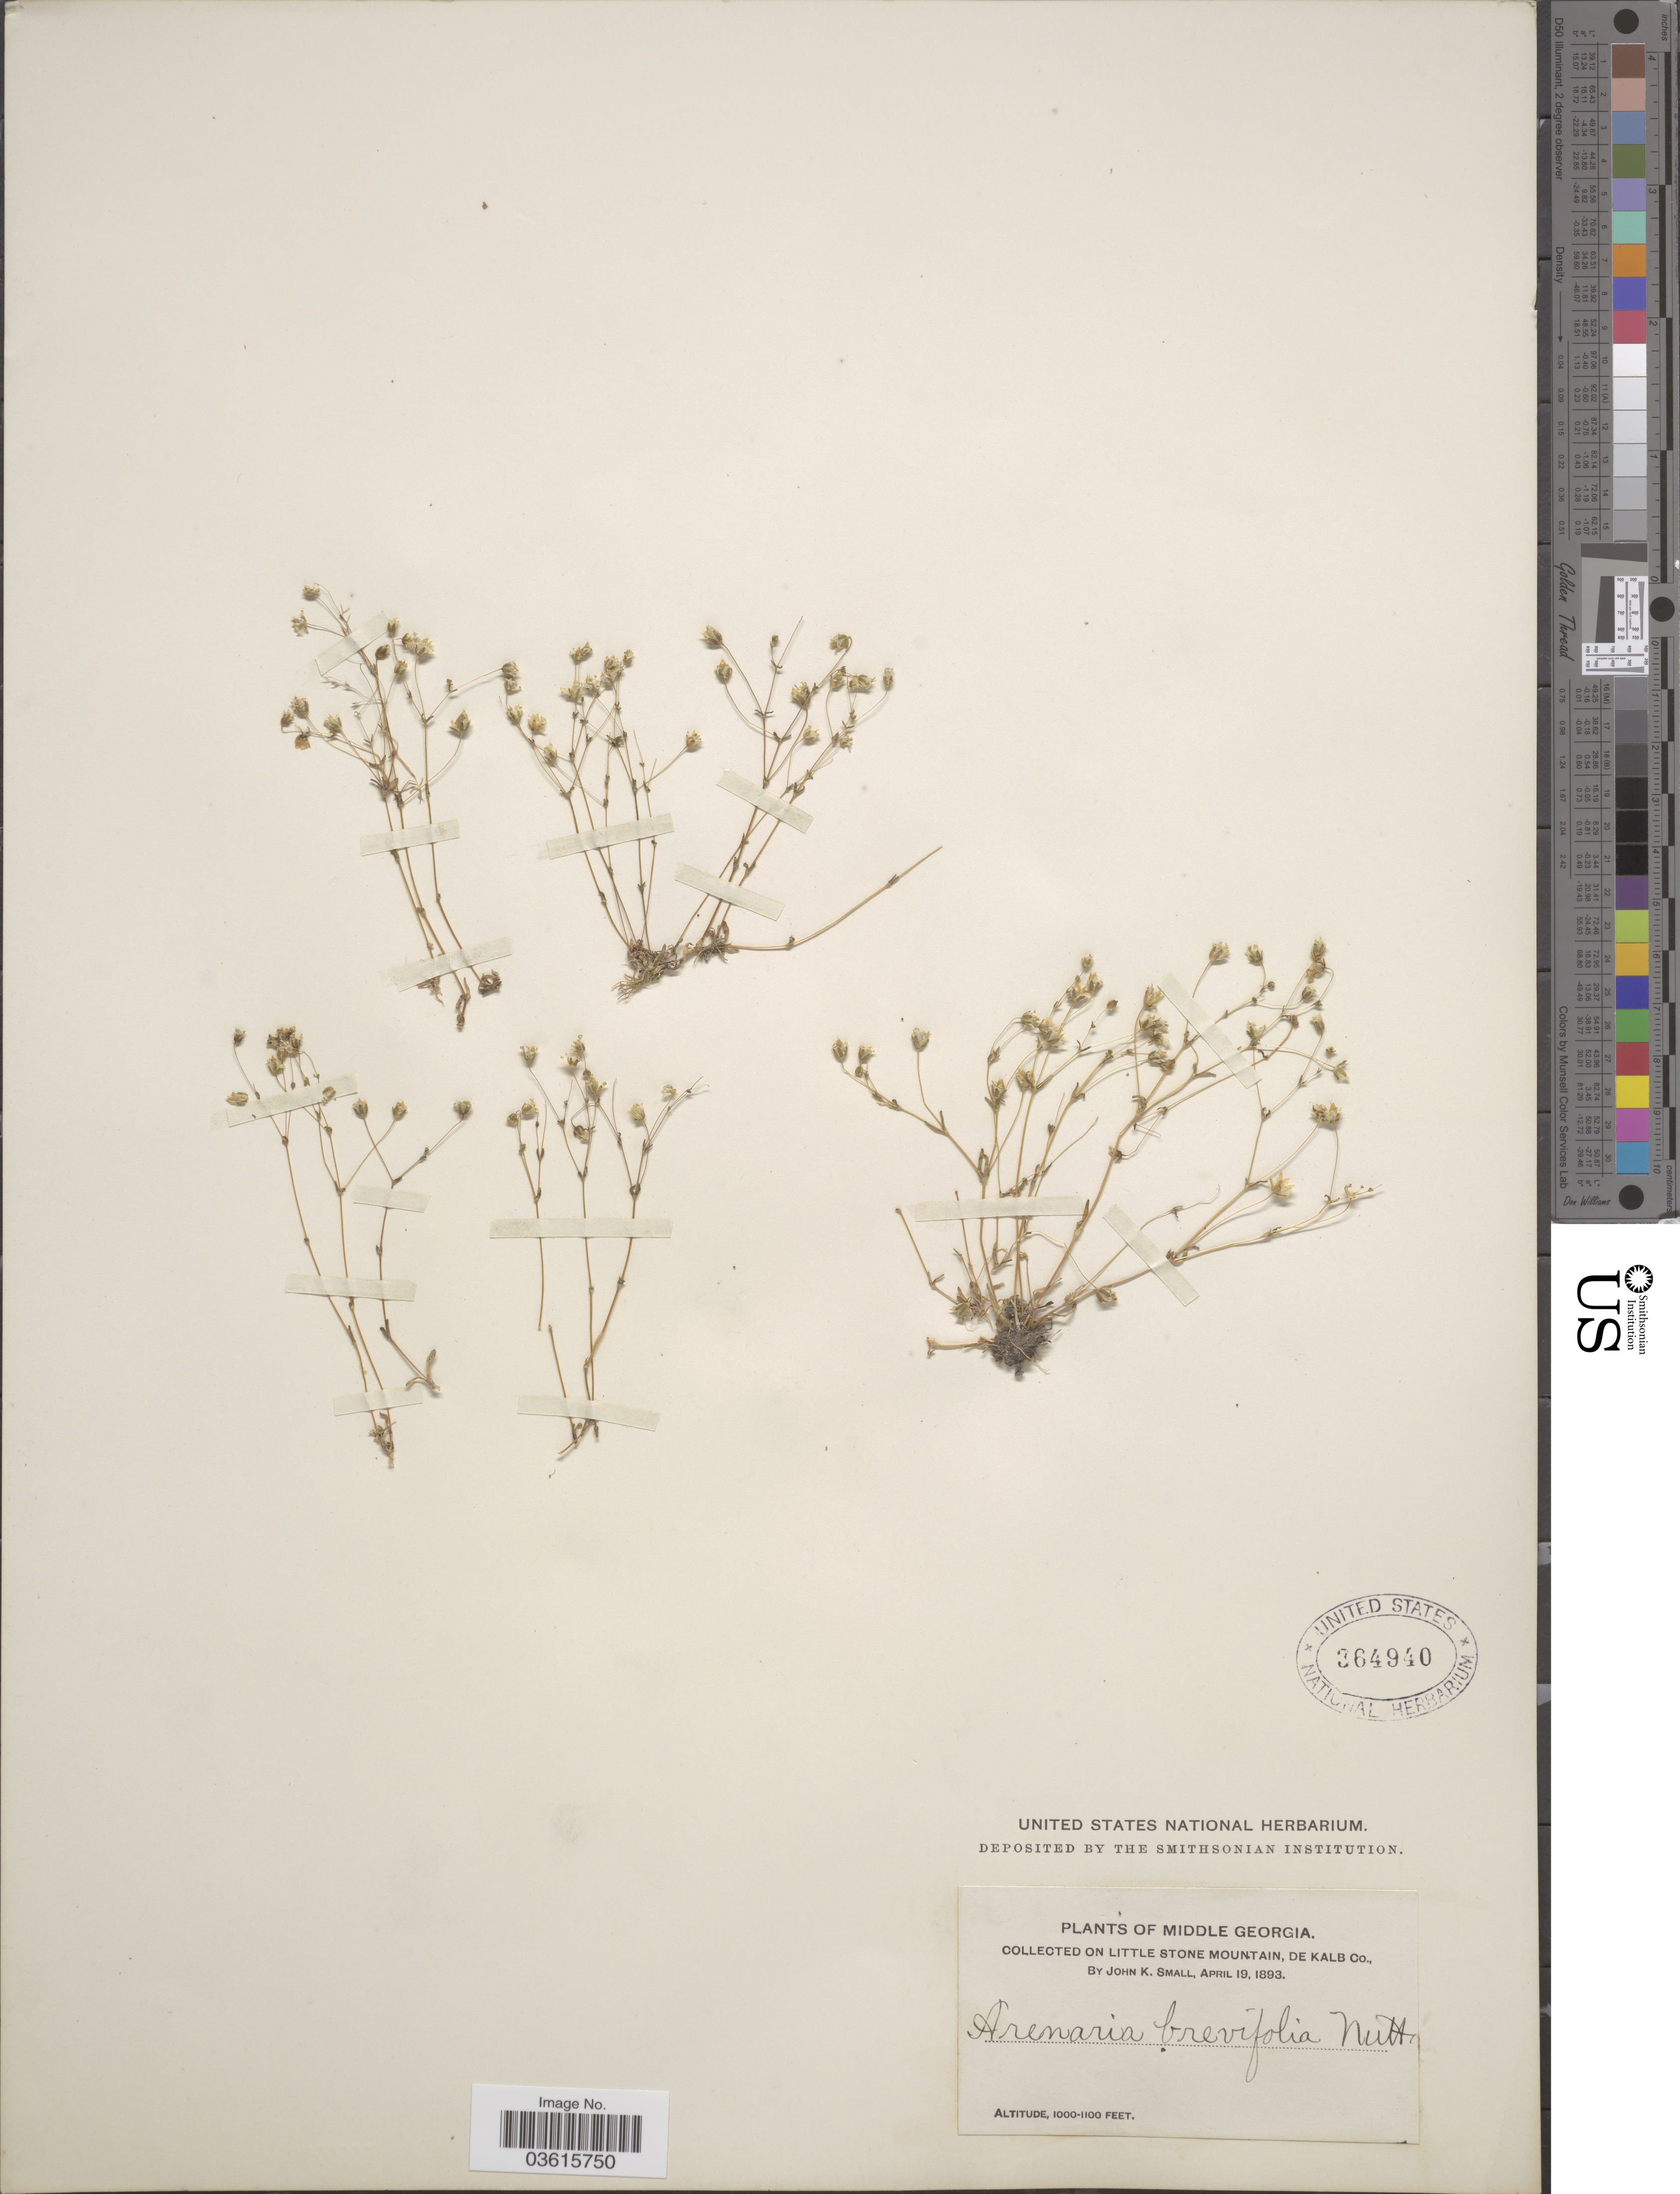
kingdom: Plantae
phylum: Tracheophyta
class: Magnoliopsida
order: Caryophyllales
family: Caryophyllaceae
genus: Minuartia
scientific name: Minuartia brevifolia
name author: Mattf.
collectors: J. K. Small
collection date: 1893-04-19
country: United States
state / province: Georgia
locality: Middle Georgia. Little Stone Mountain, De Kalb Co.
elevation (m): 305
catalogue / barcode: US 364940